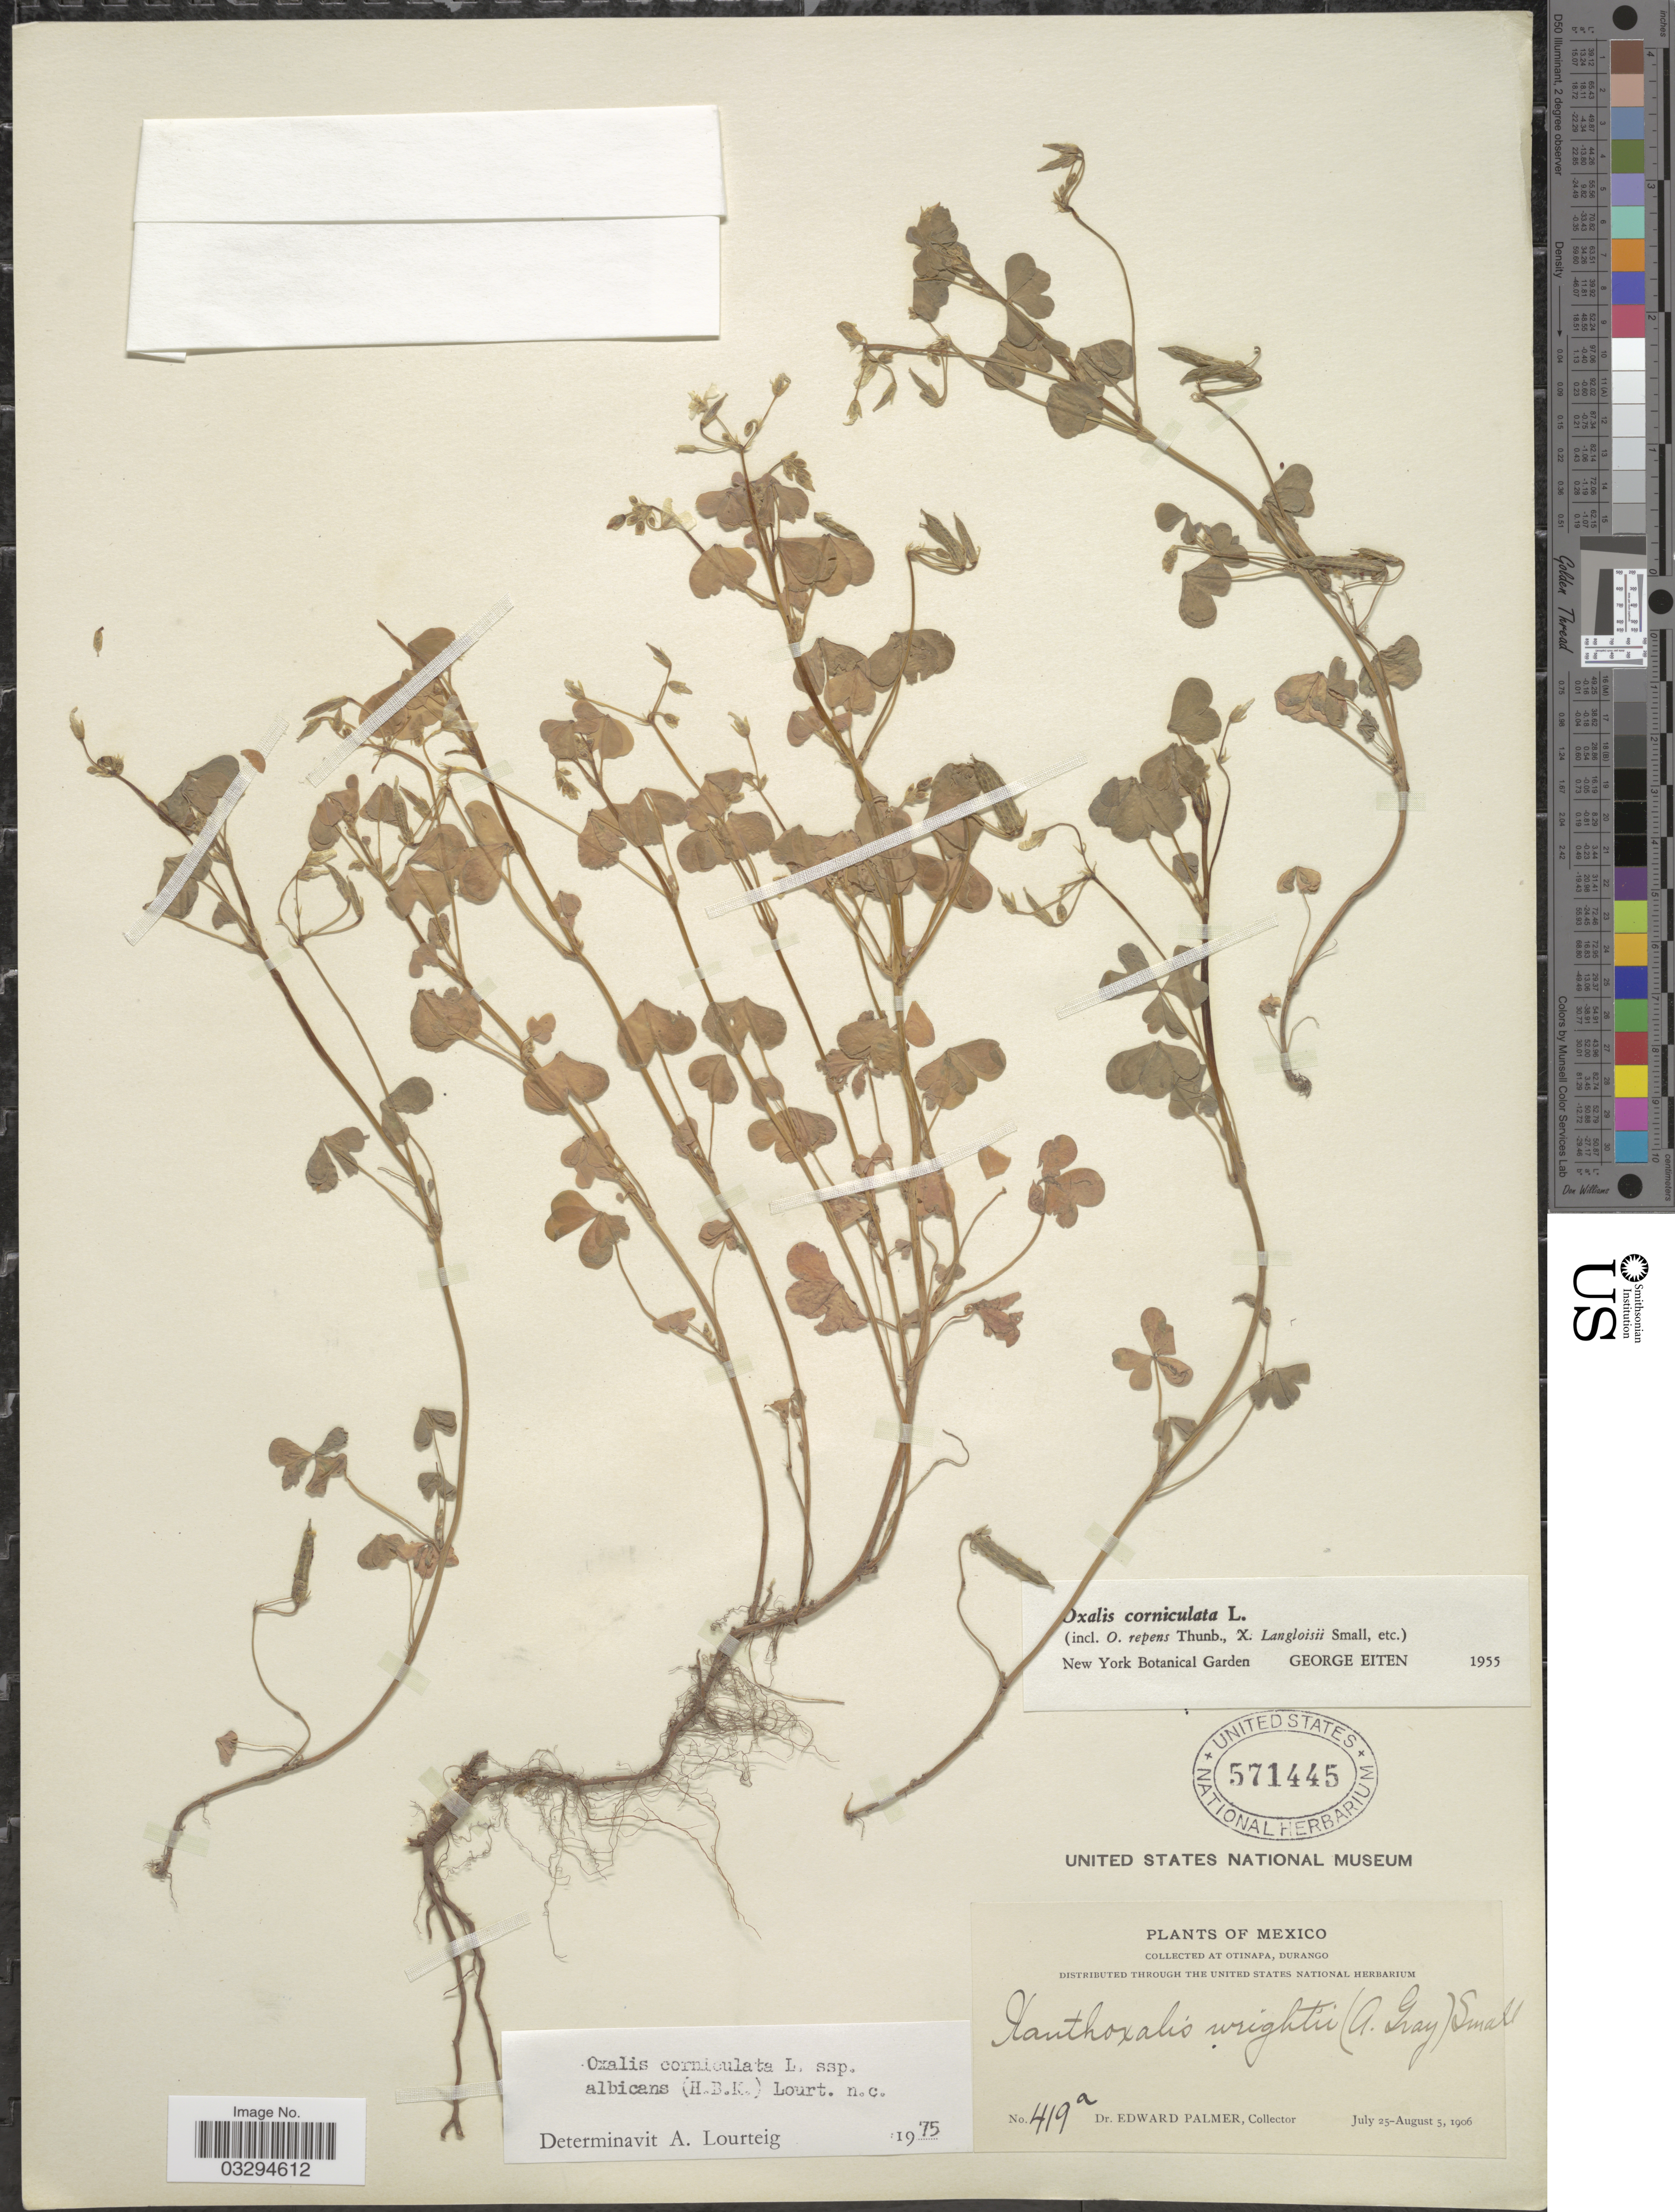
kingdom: Plantae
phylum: Tracheophyta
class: Magnoliopsida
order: Oxalidales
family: Oxalidaceae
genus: Oxalis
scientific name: Oxalis corniculata subsp. albicans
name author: (Kunth) Lourteig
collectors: E. Palmer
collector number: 419a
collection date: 1906-07-25/1906-08-05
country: Mexico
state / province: Durango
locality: At Otinapa.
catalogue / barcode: US 571445